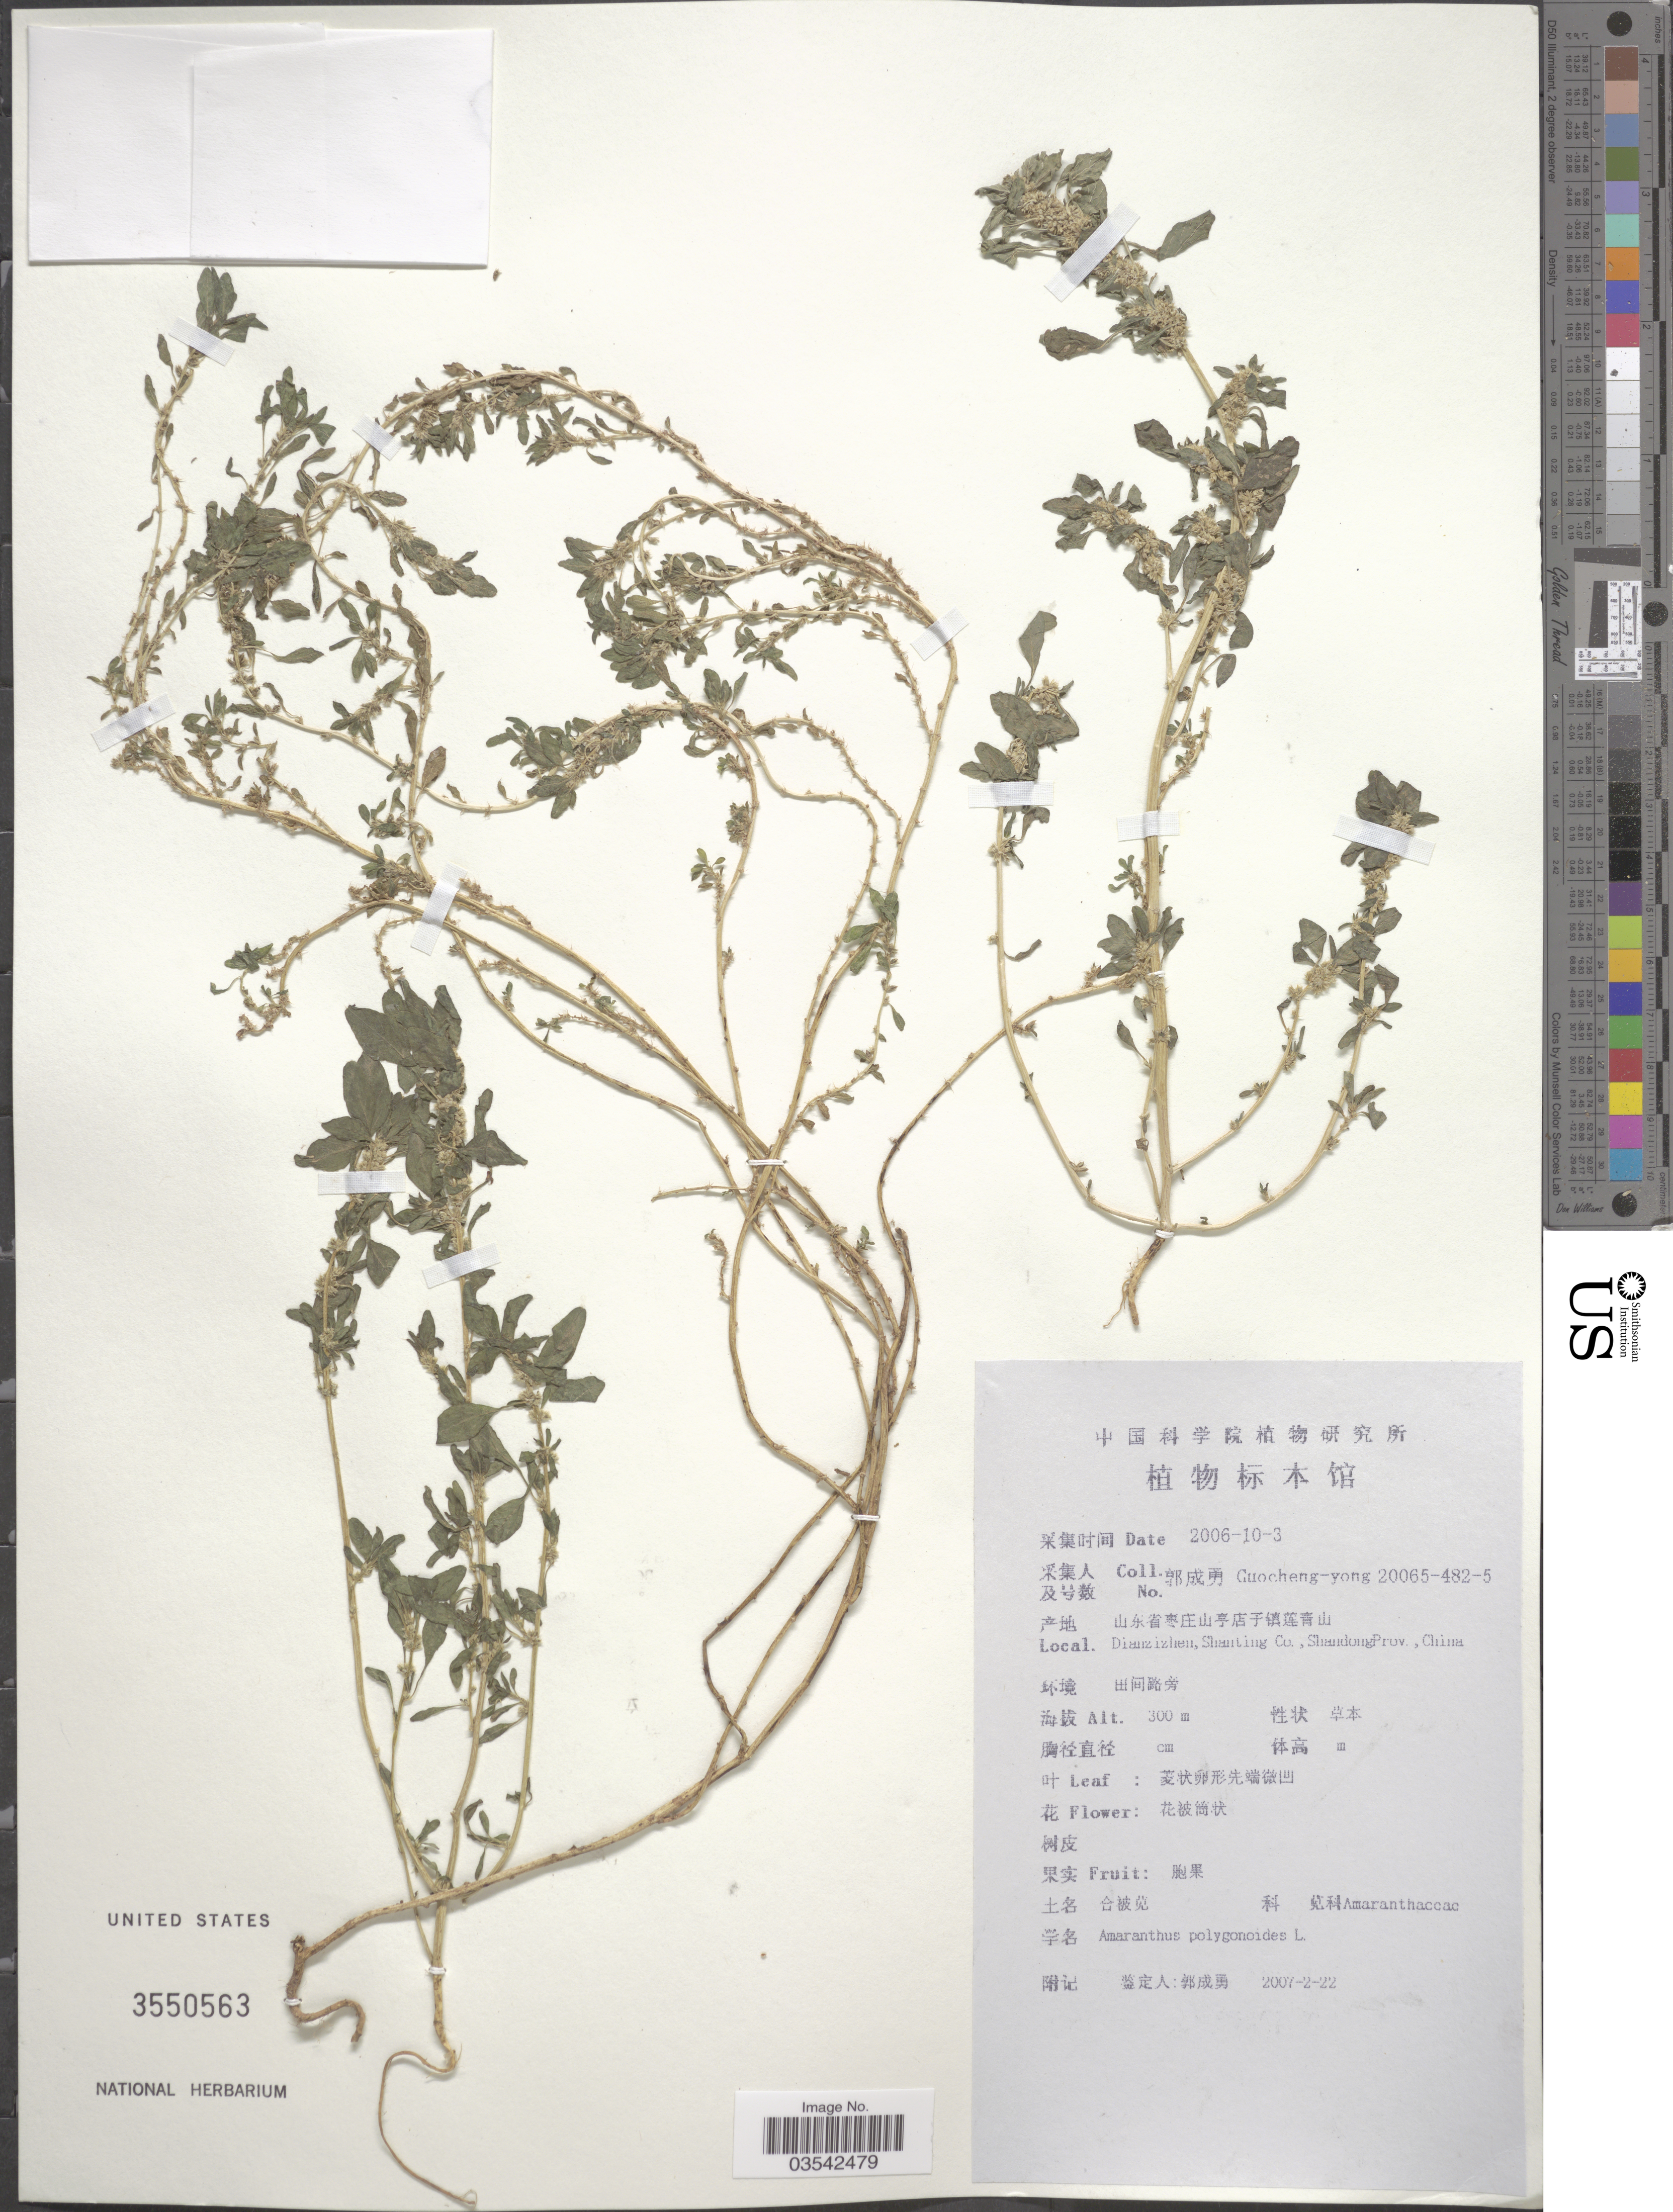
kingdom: Plantae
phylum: Tracheophyta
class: Magnoliopsida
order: Caryophyllales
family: Amaranthaceae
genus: Amaranthus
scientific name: Amaranthus polygonoides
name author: L.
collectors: Guo cheng-yong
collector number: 20065-482-5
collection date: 2006-10-03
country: China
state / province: Shandong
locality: Dianzizhen, Shanting Co.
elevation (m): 300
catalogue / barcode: US 3550563